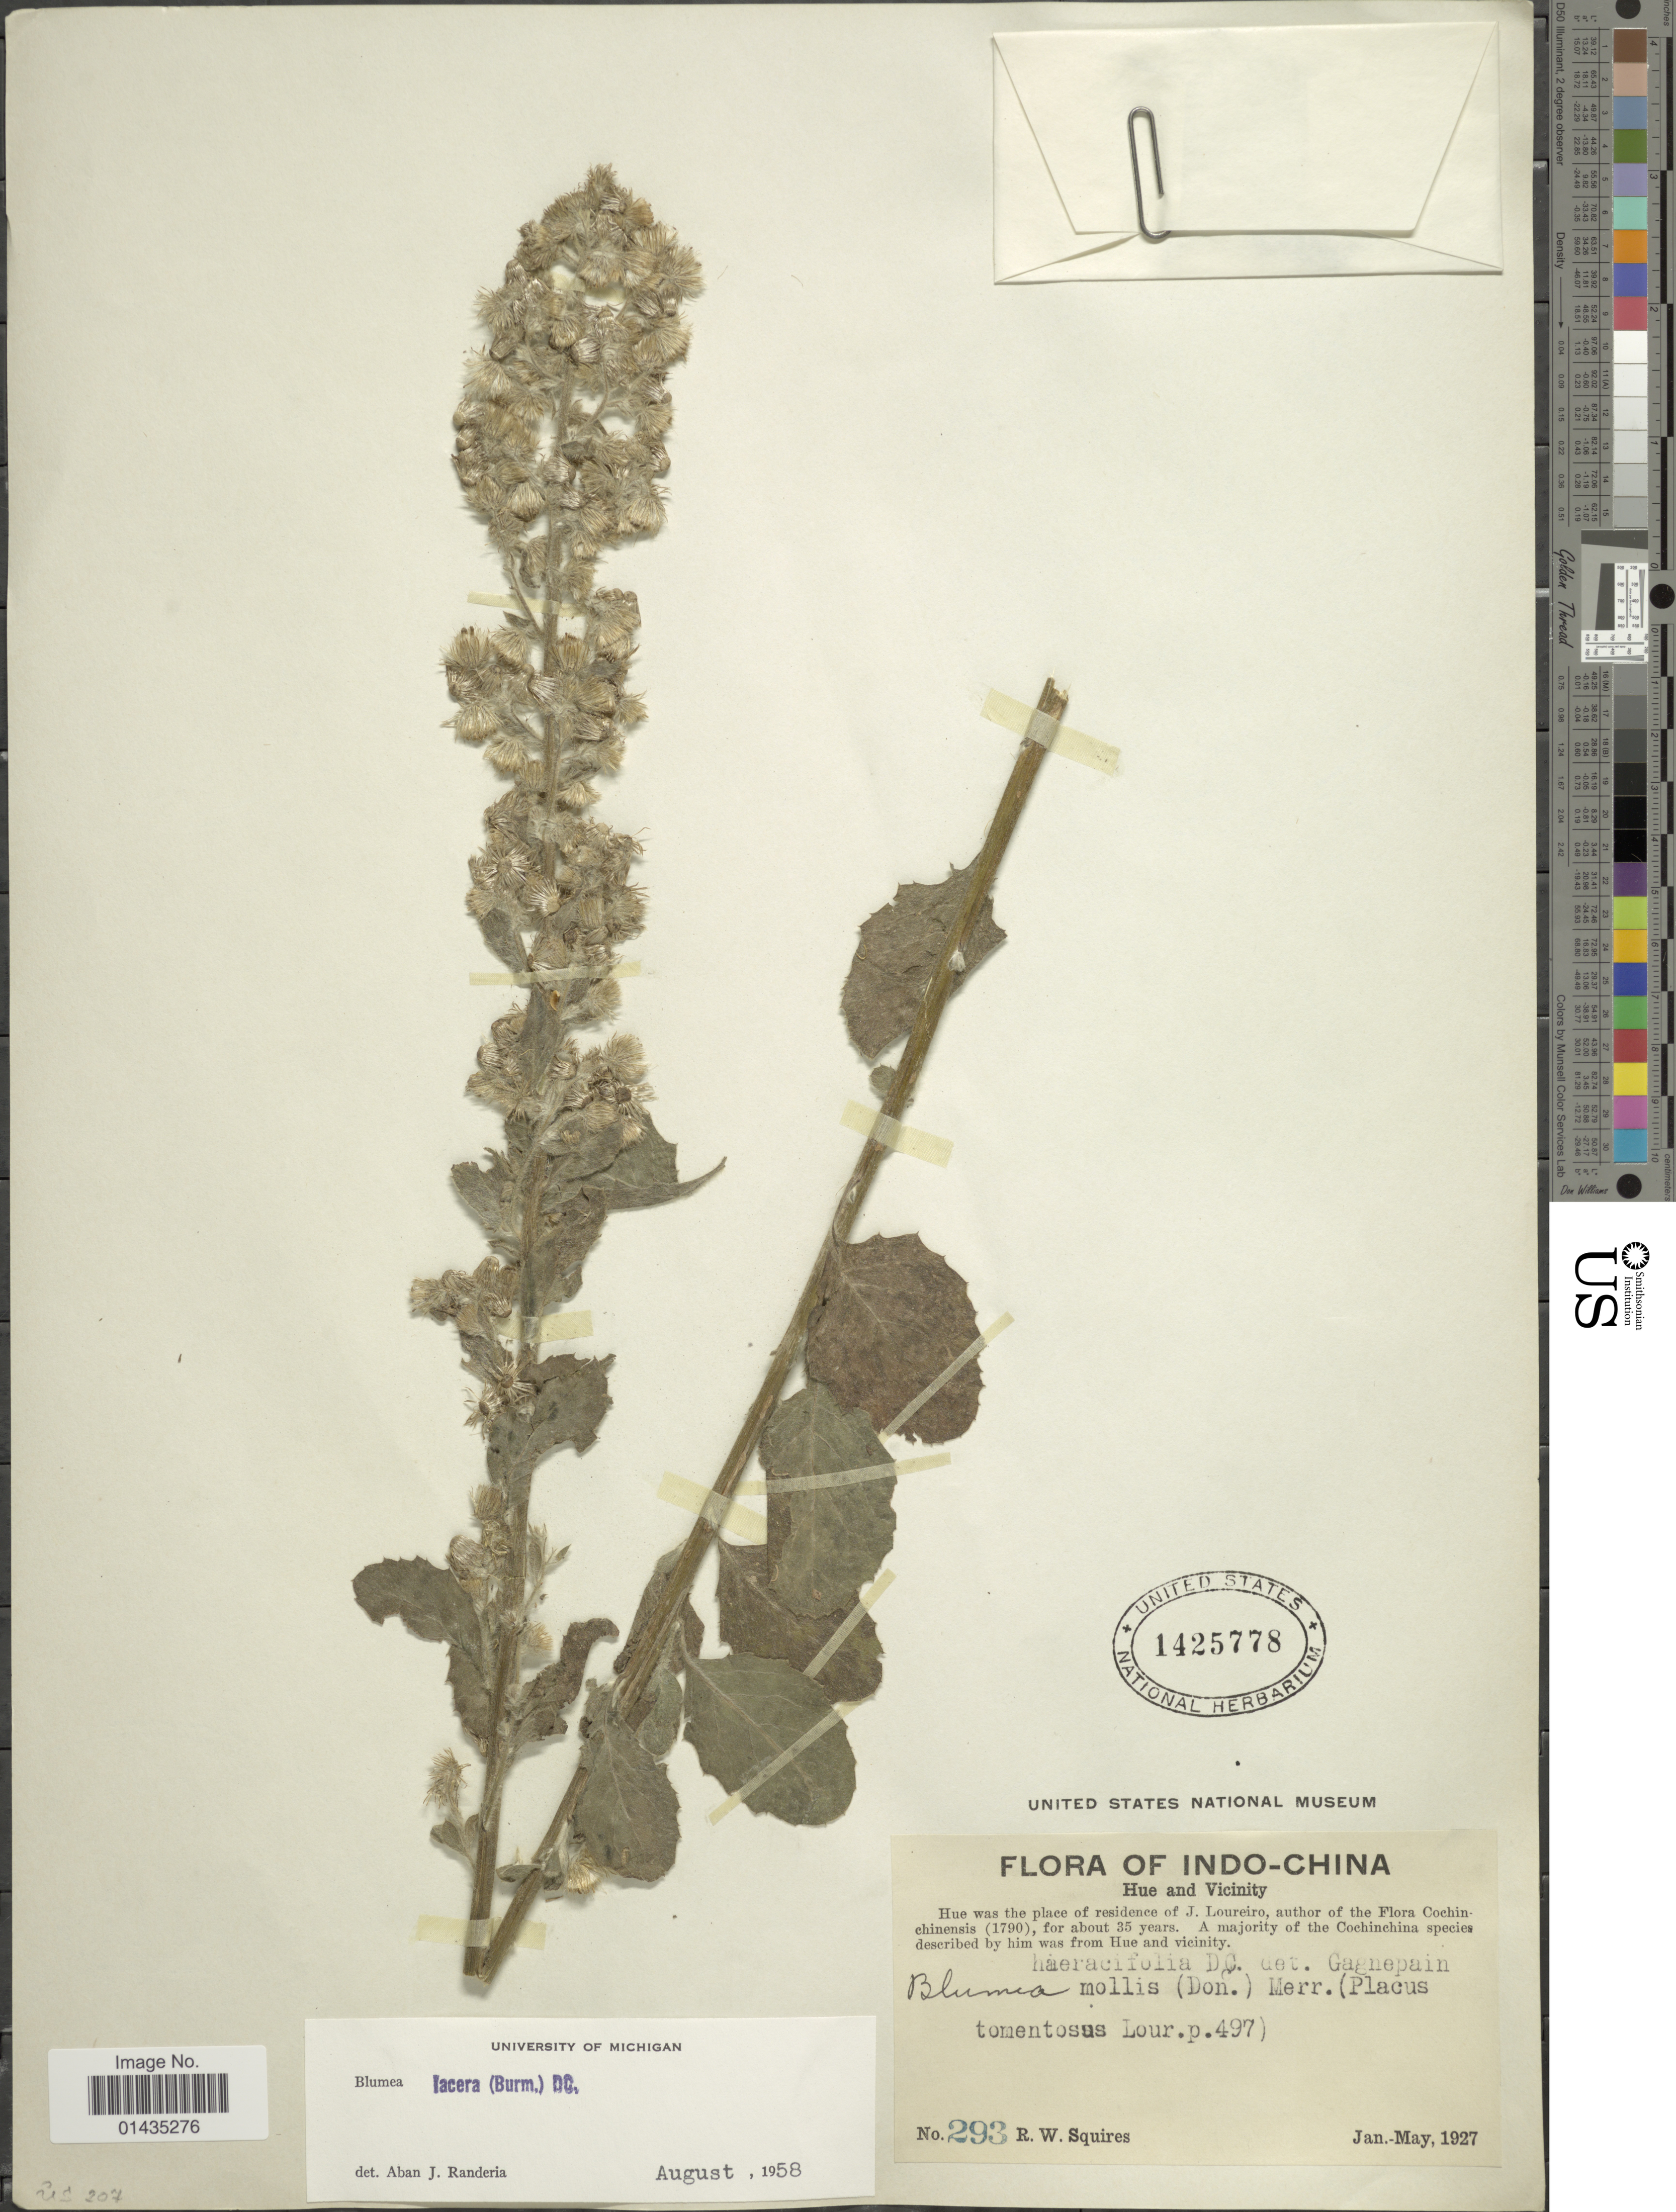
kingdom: Plantae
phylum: Tracheophyta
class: Magnoliopsida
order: Asterales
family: Asteraceae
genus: Blumea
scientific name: Blumea lacera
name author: (Roxb.) DC.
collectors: R. Squires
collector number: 293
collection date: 1927-01/1927-05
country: Vietnam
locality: Indo-China, Hue and vicinity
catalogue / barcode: US 1425778